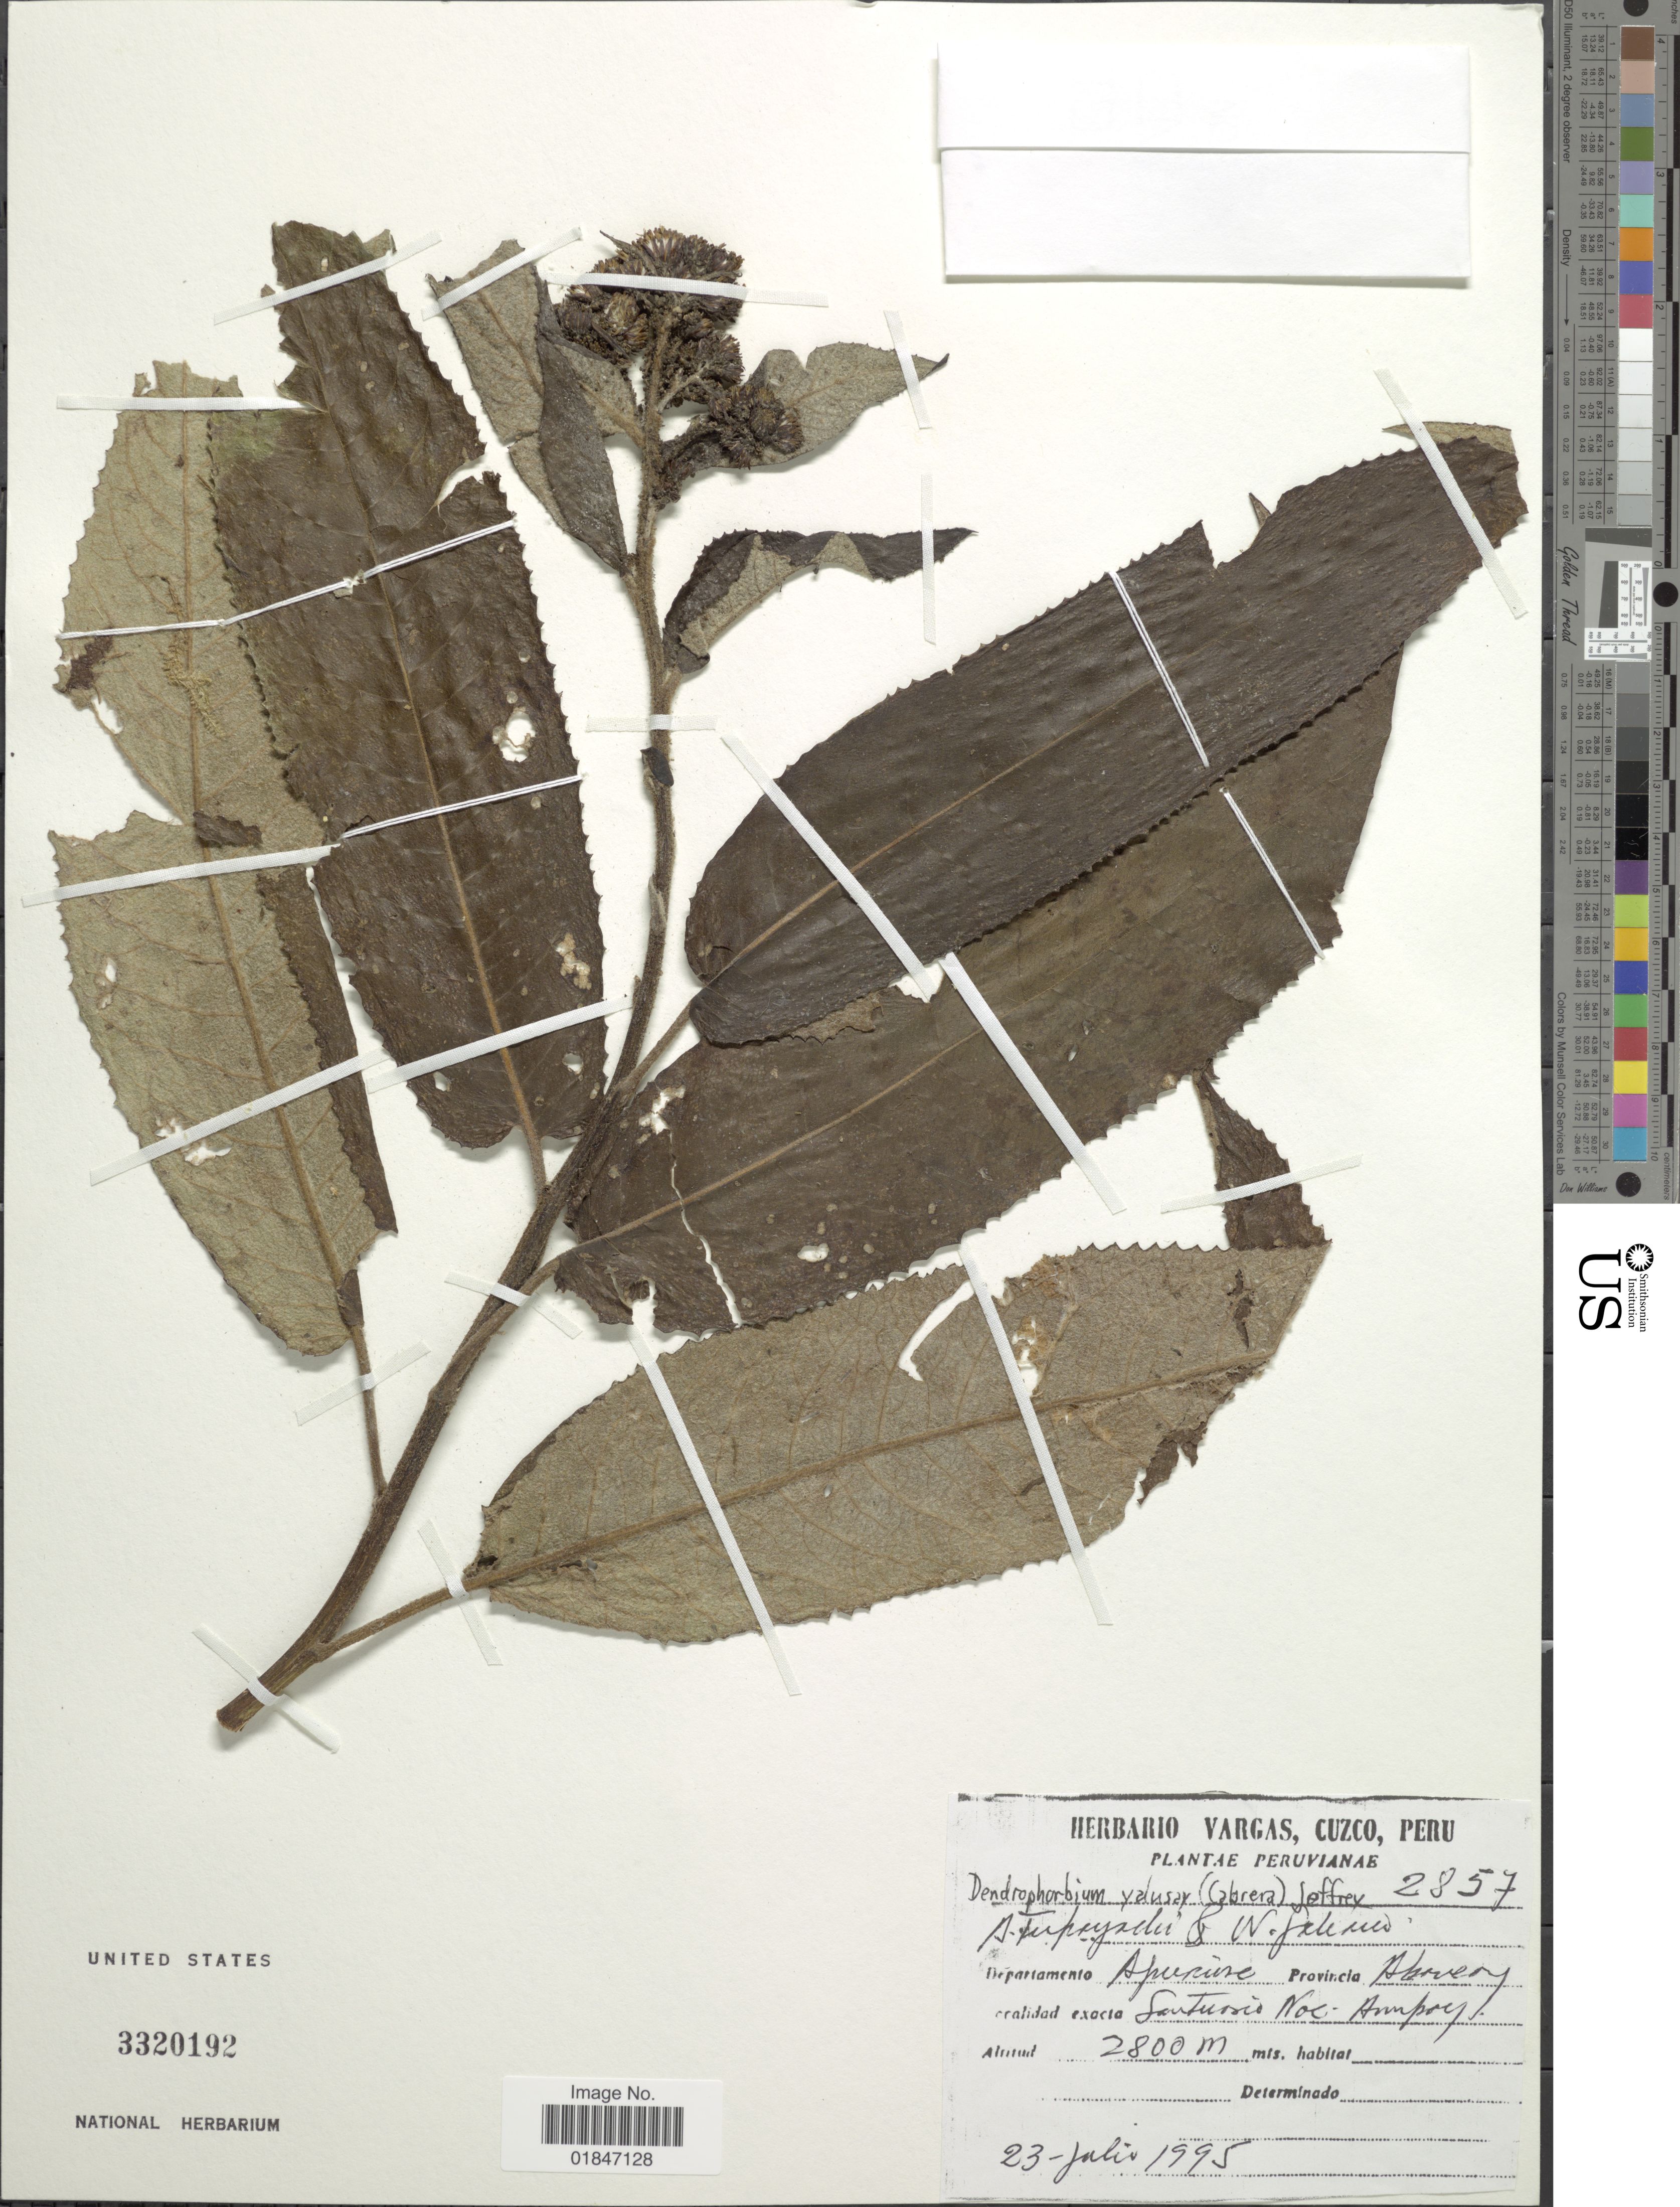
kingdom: Plantae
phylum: Tracheophyta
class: Magnoliopsida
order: Asterales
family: Asteraceae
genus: Dendrophorbium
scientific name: Dendrophorbium yalusay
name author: (Cabrera) C. Jeffrey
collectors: A. Tupayachi H. & W. Galiano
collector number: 2857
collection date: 1995-07-23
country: Peru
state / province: Apurímac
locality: Santuario Nac. Ampay, Provincia Abancay, Departamento Apurimac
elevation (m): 2800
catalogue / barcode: US 3320192